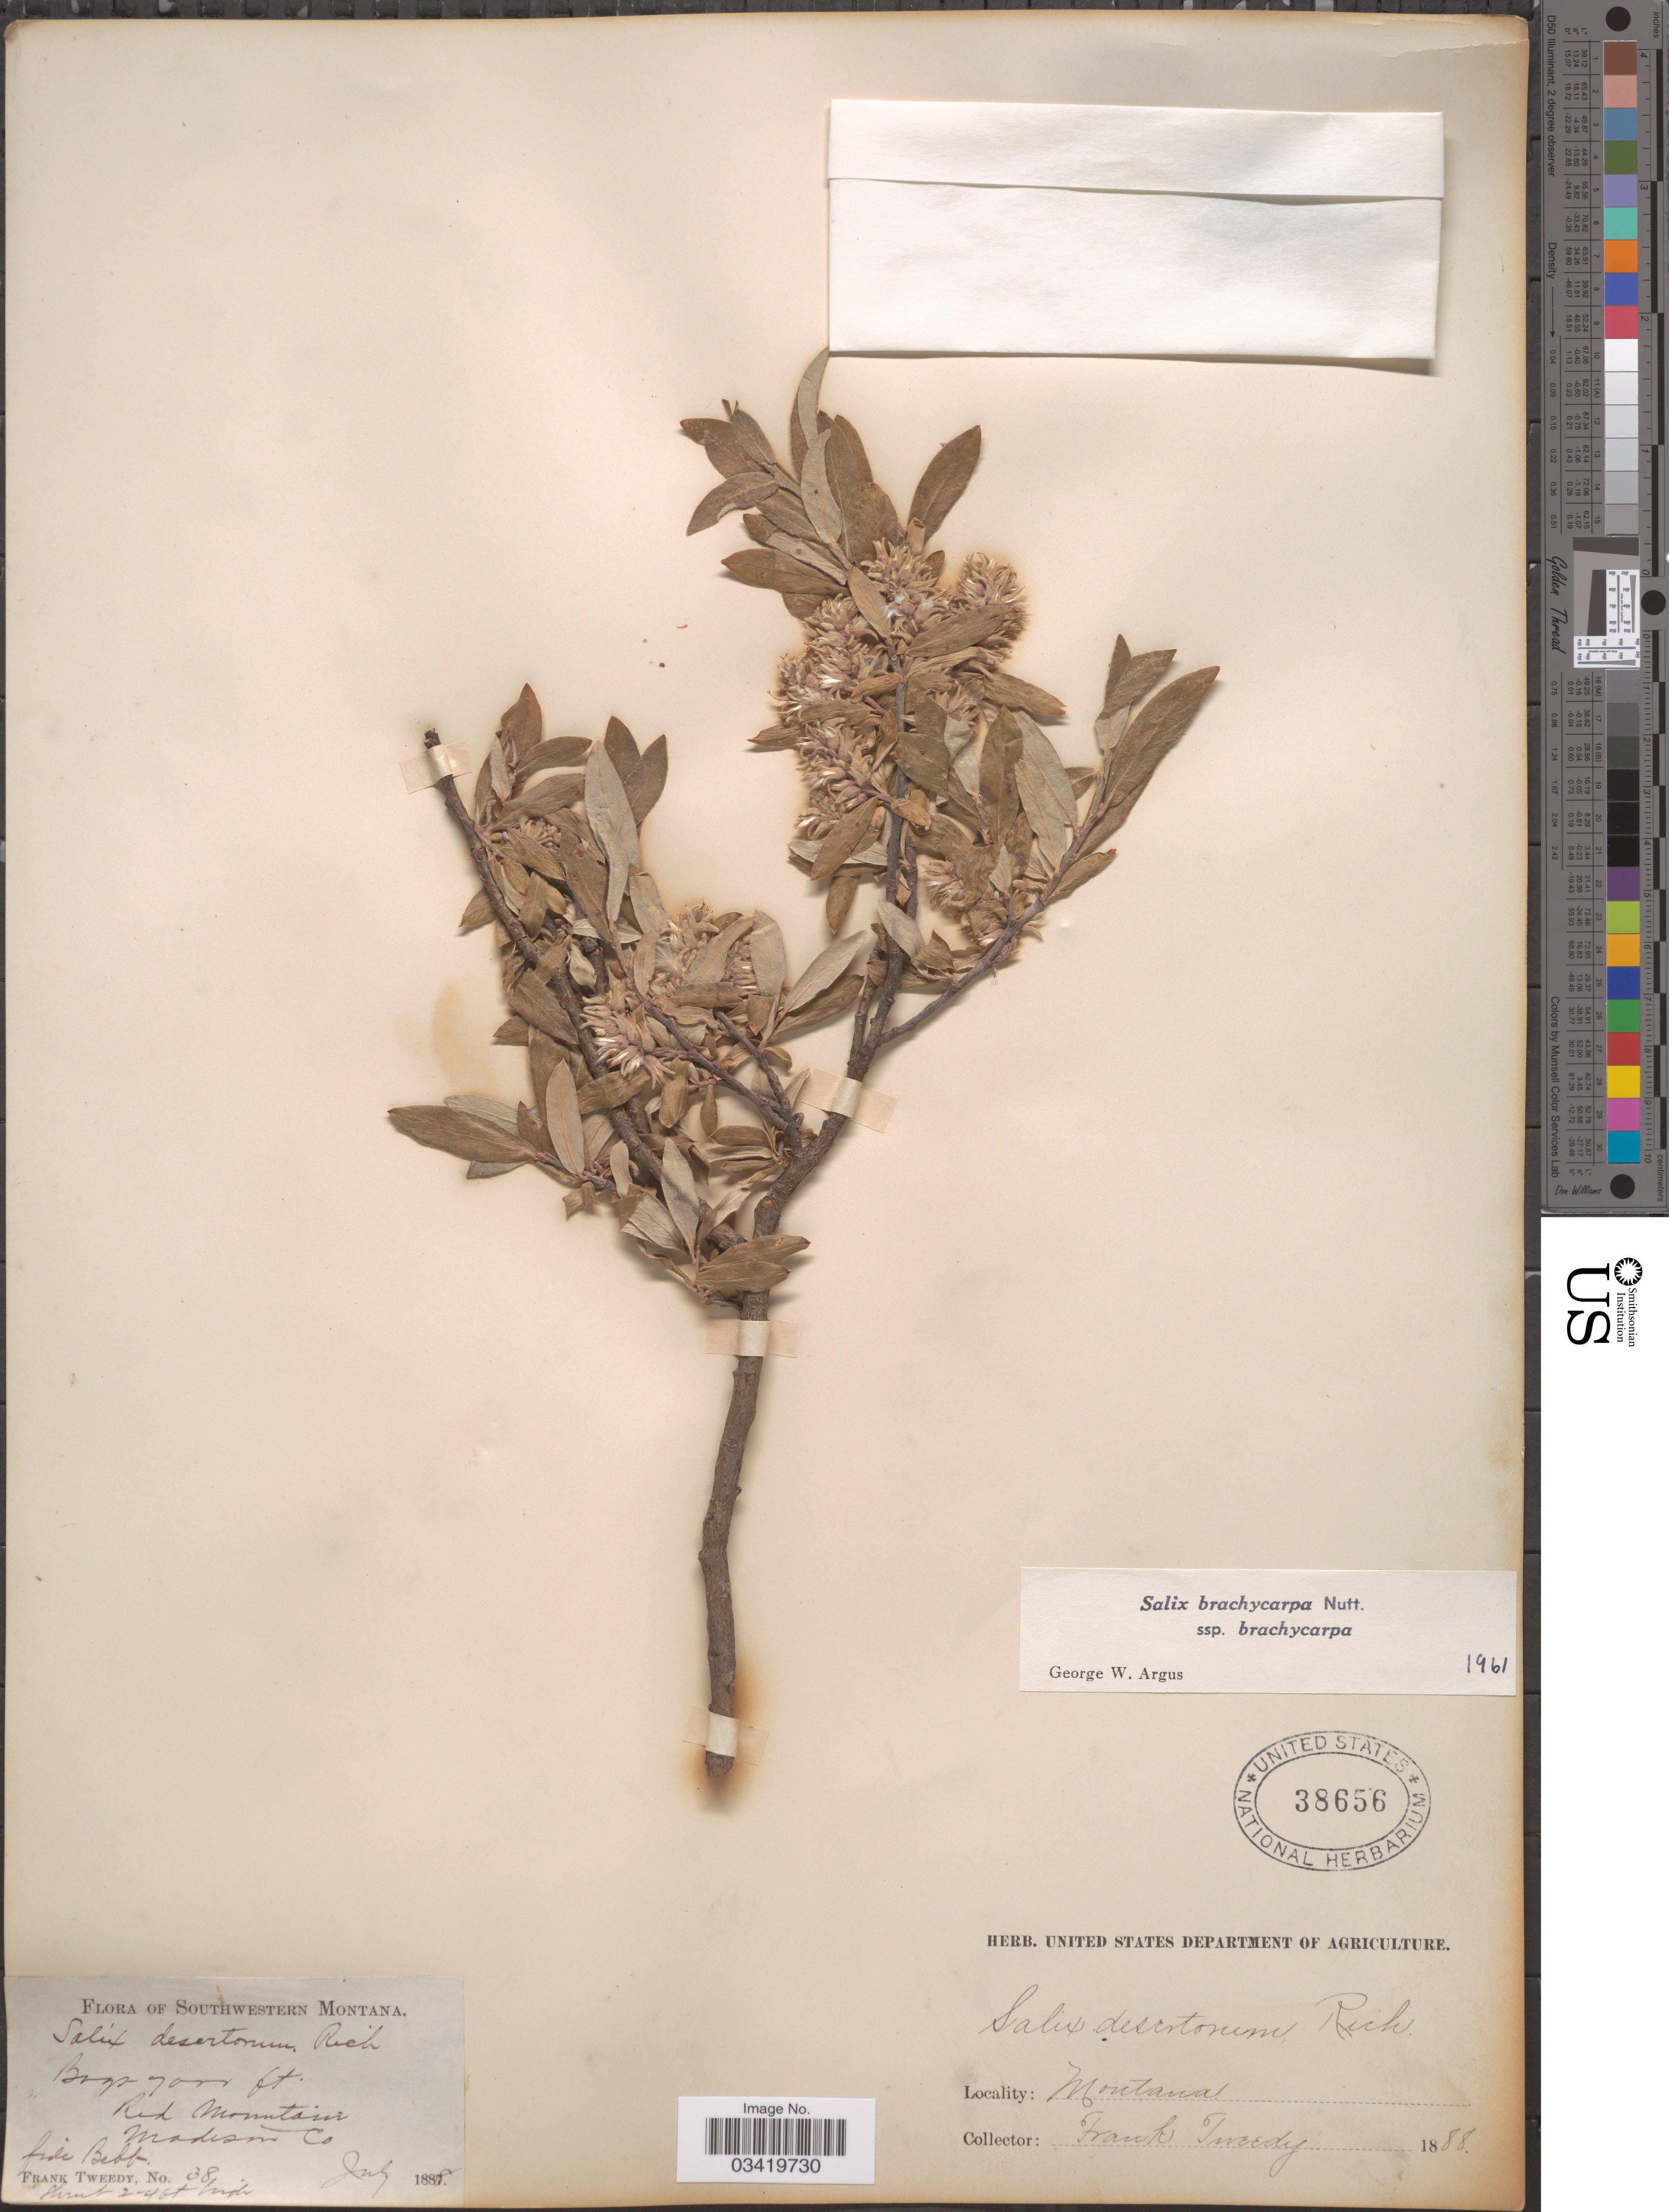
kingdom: Plantae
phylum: Tracheophyta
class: Magnoliopsida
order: Malpighiales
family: Salicaceae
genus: Salix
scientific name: Salix brachycarpa subsp. brachycarpa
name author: Nutt.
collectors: F. Tweedy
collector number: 38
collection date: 1888-07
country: United States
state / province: Montana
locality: Southwestern Montana. Bogs. Red Mountain. Madison Co.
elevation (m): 2134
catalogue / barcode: US 38656